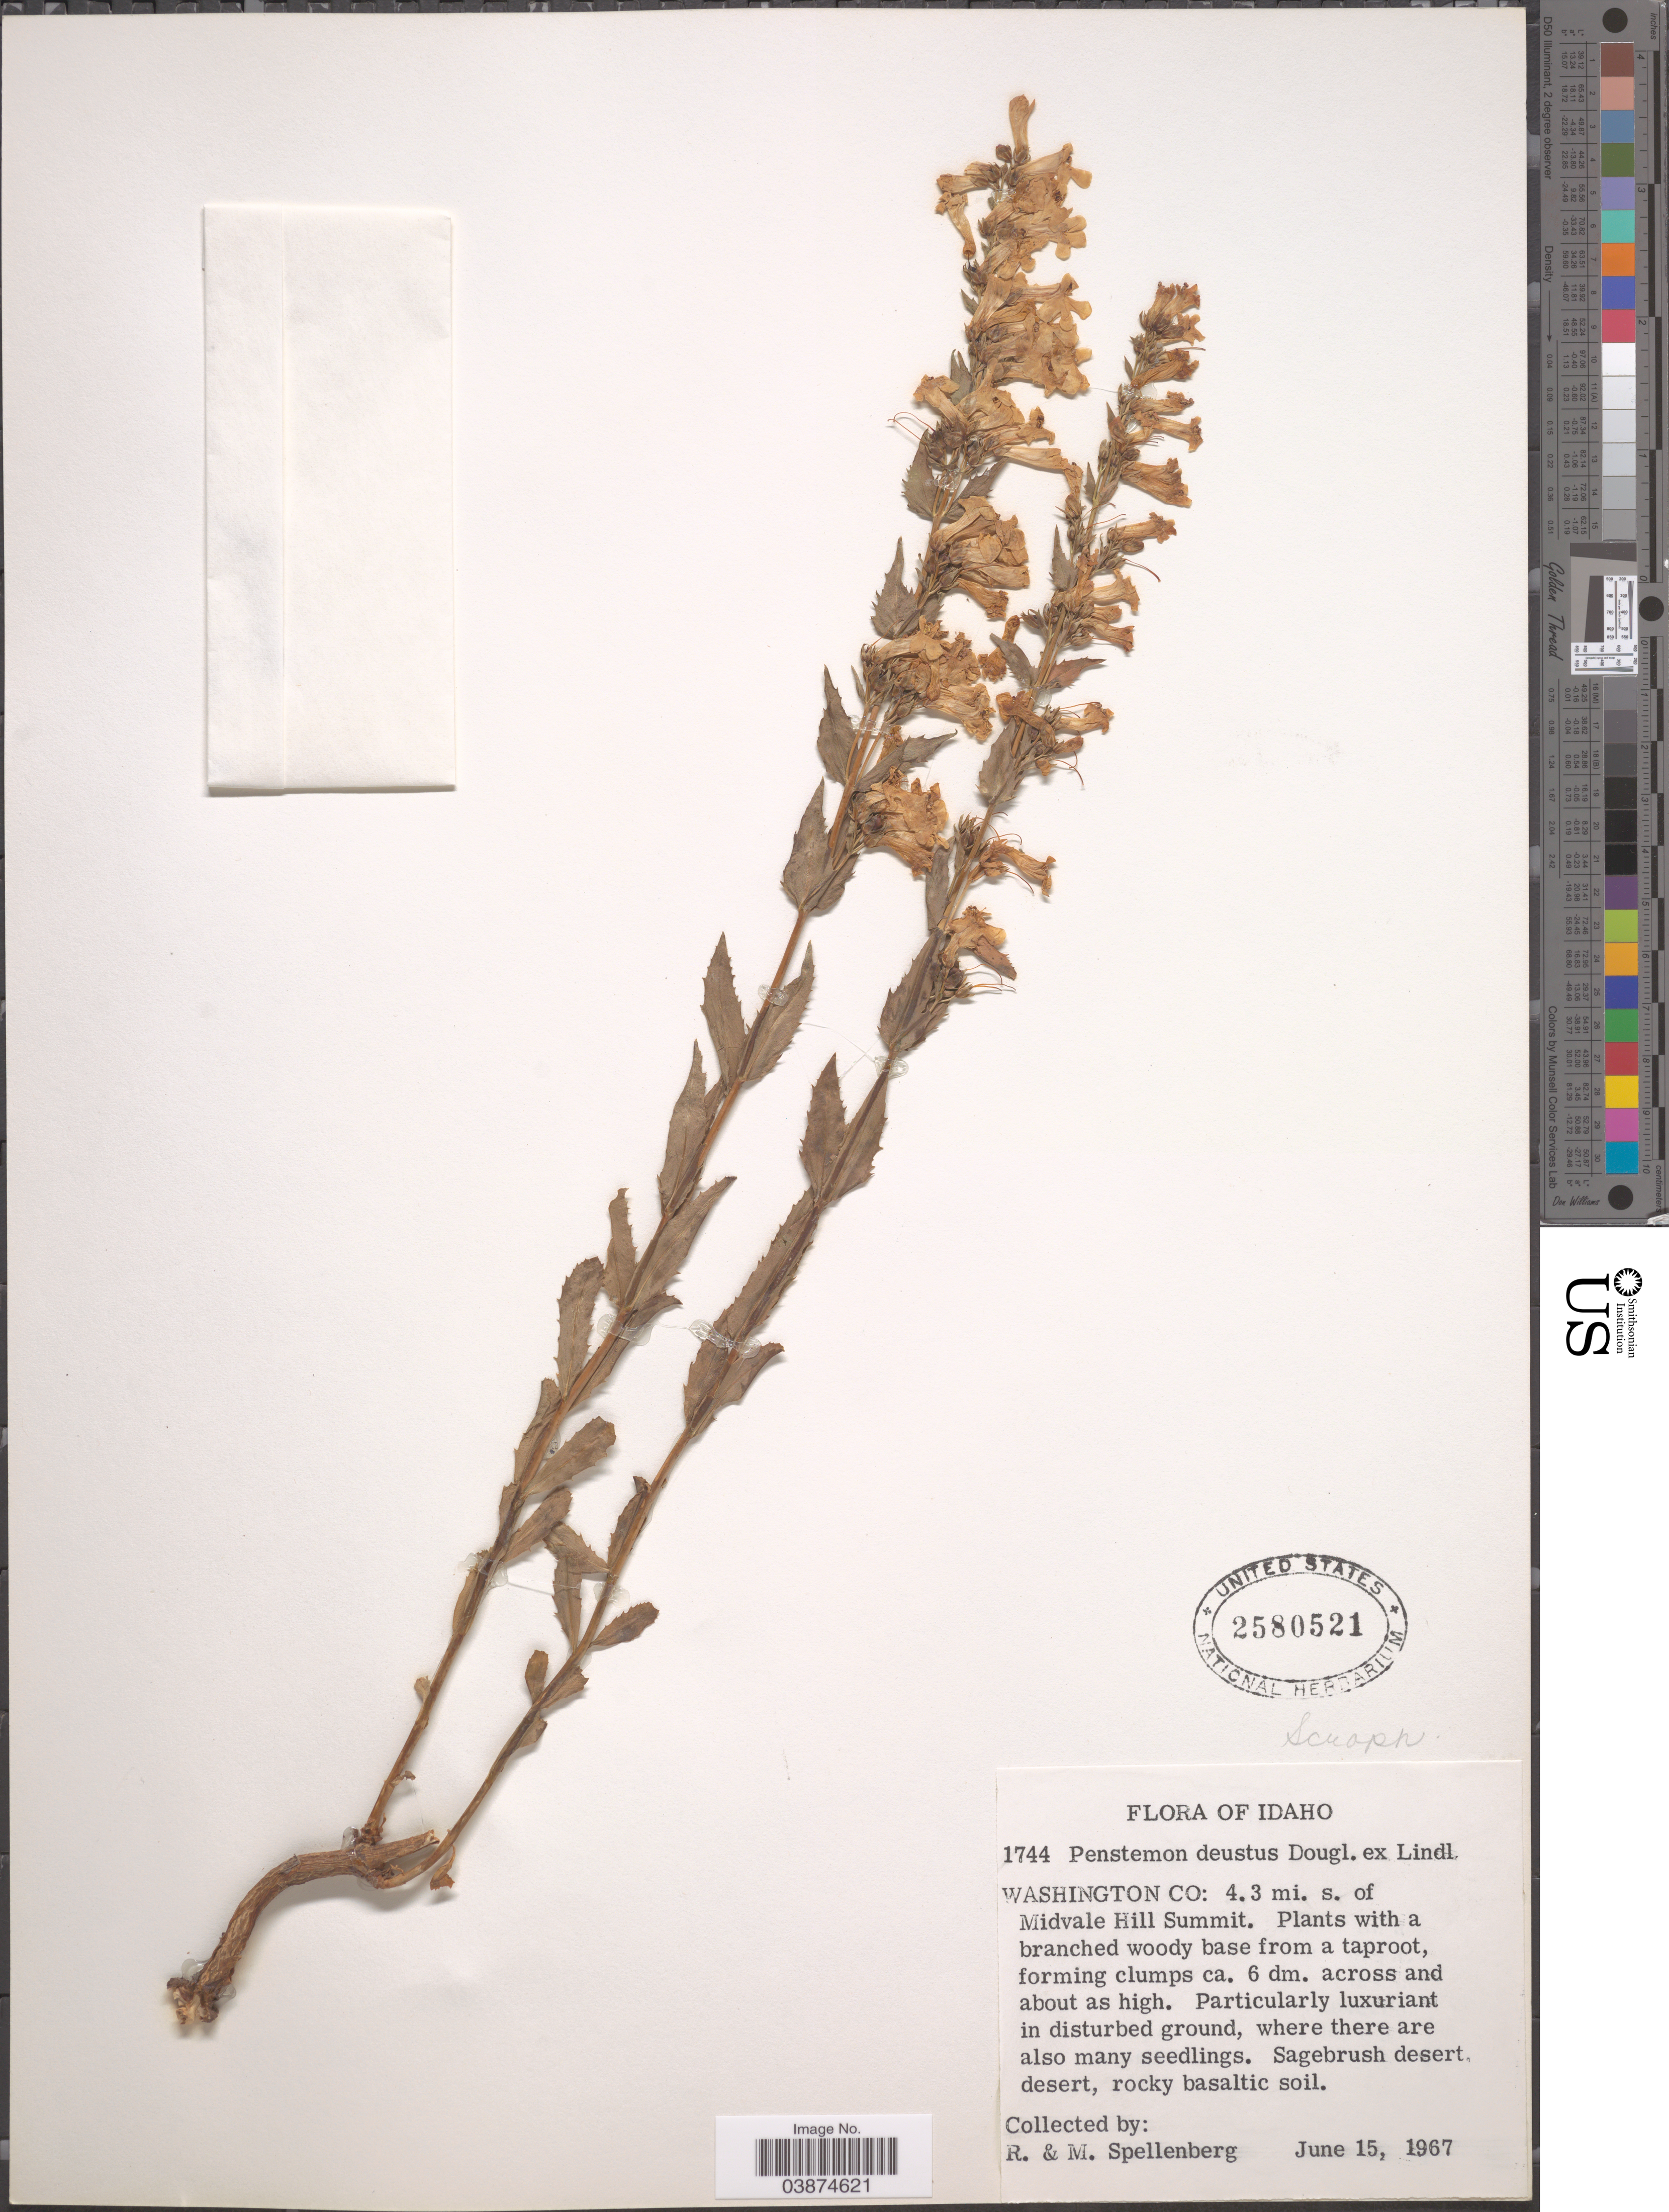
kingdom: Plantae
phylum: Tracheophyta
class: Magnoliopsida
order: Lamiales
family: Plantaginaceae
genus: Penstemon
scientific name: Penstemon deustus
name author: Douglas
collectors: R. Spellenberg & Spellenberg, M.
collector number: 1744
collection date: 1967-06-15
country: United States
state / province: Idaho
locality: Washington Co: 4.3 mi. s. of Midvale Hill Summit.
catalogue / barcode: US 2580521